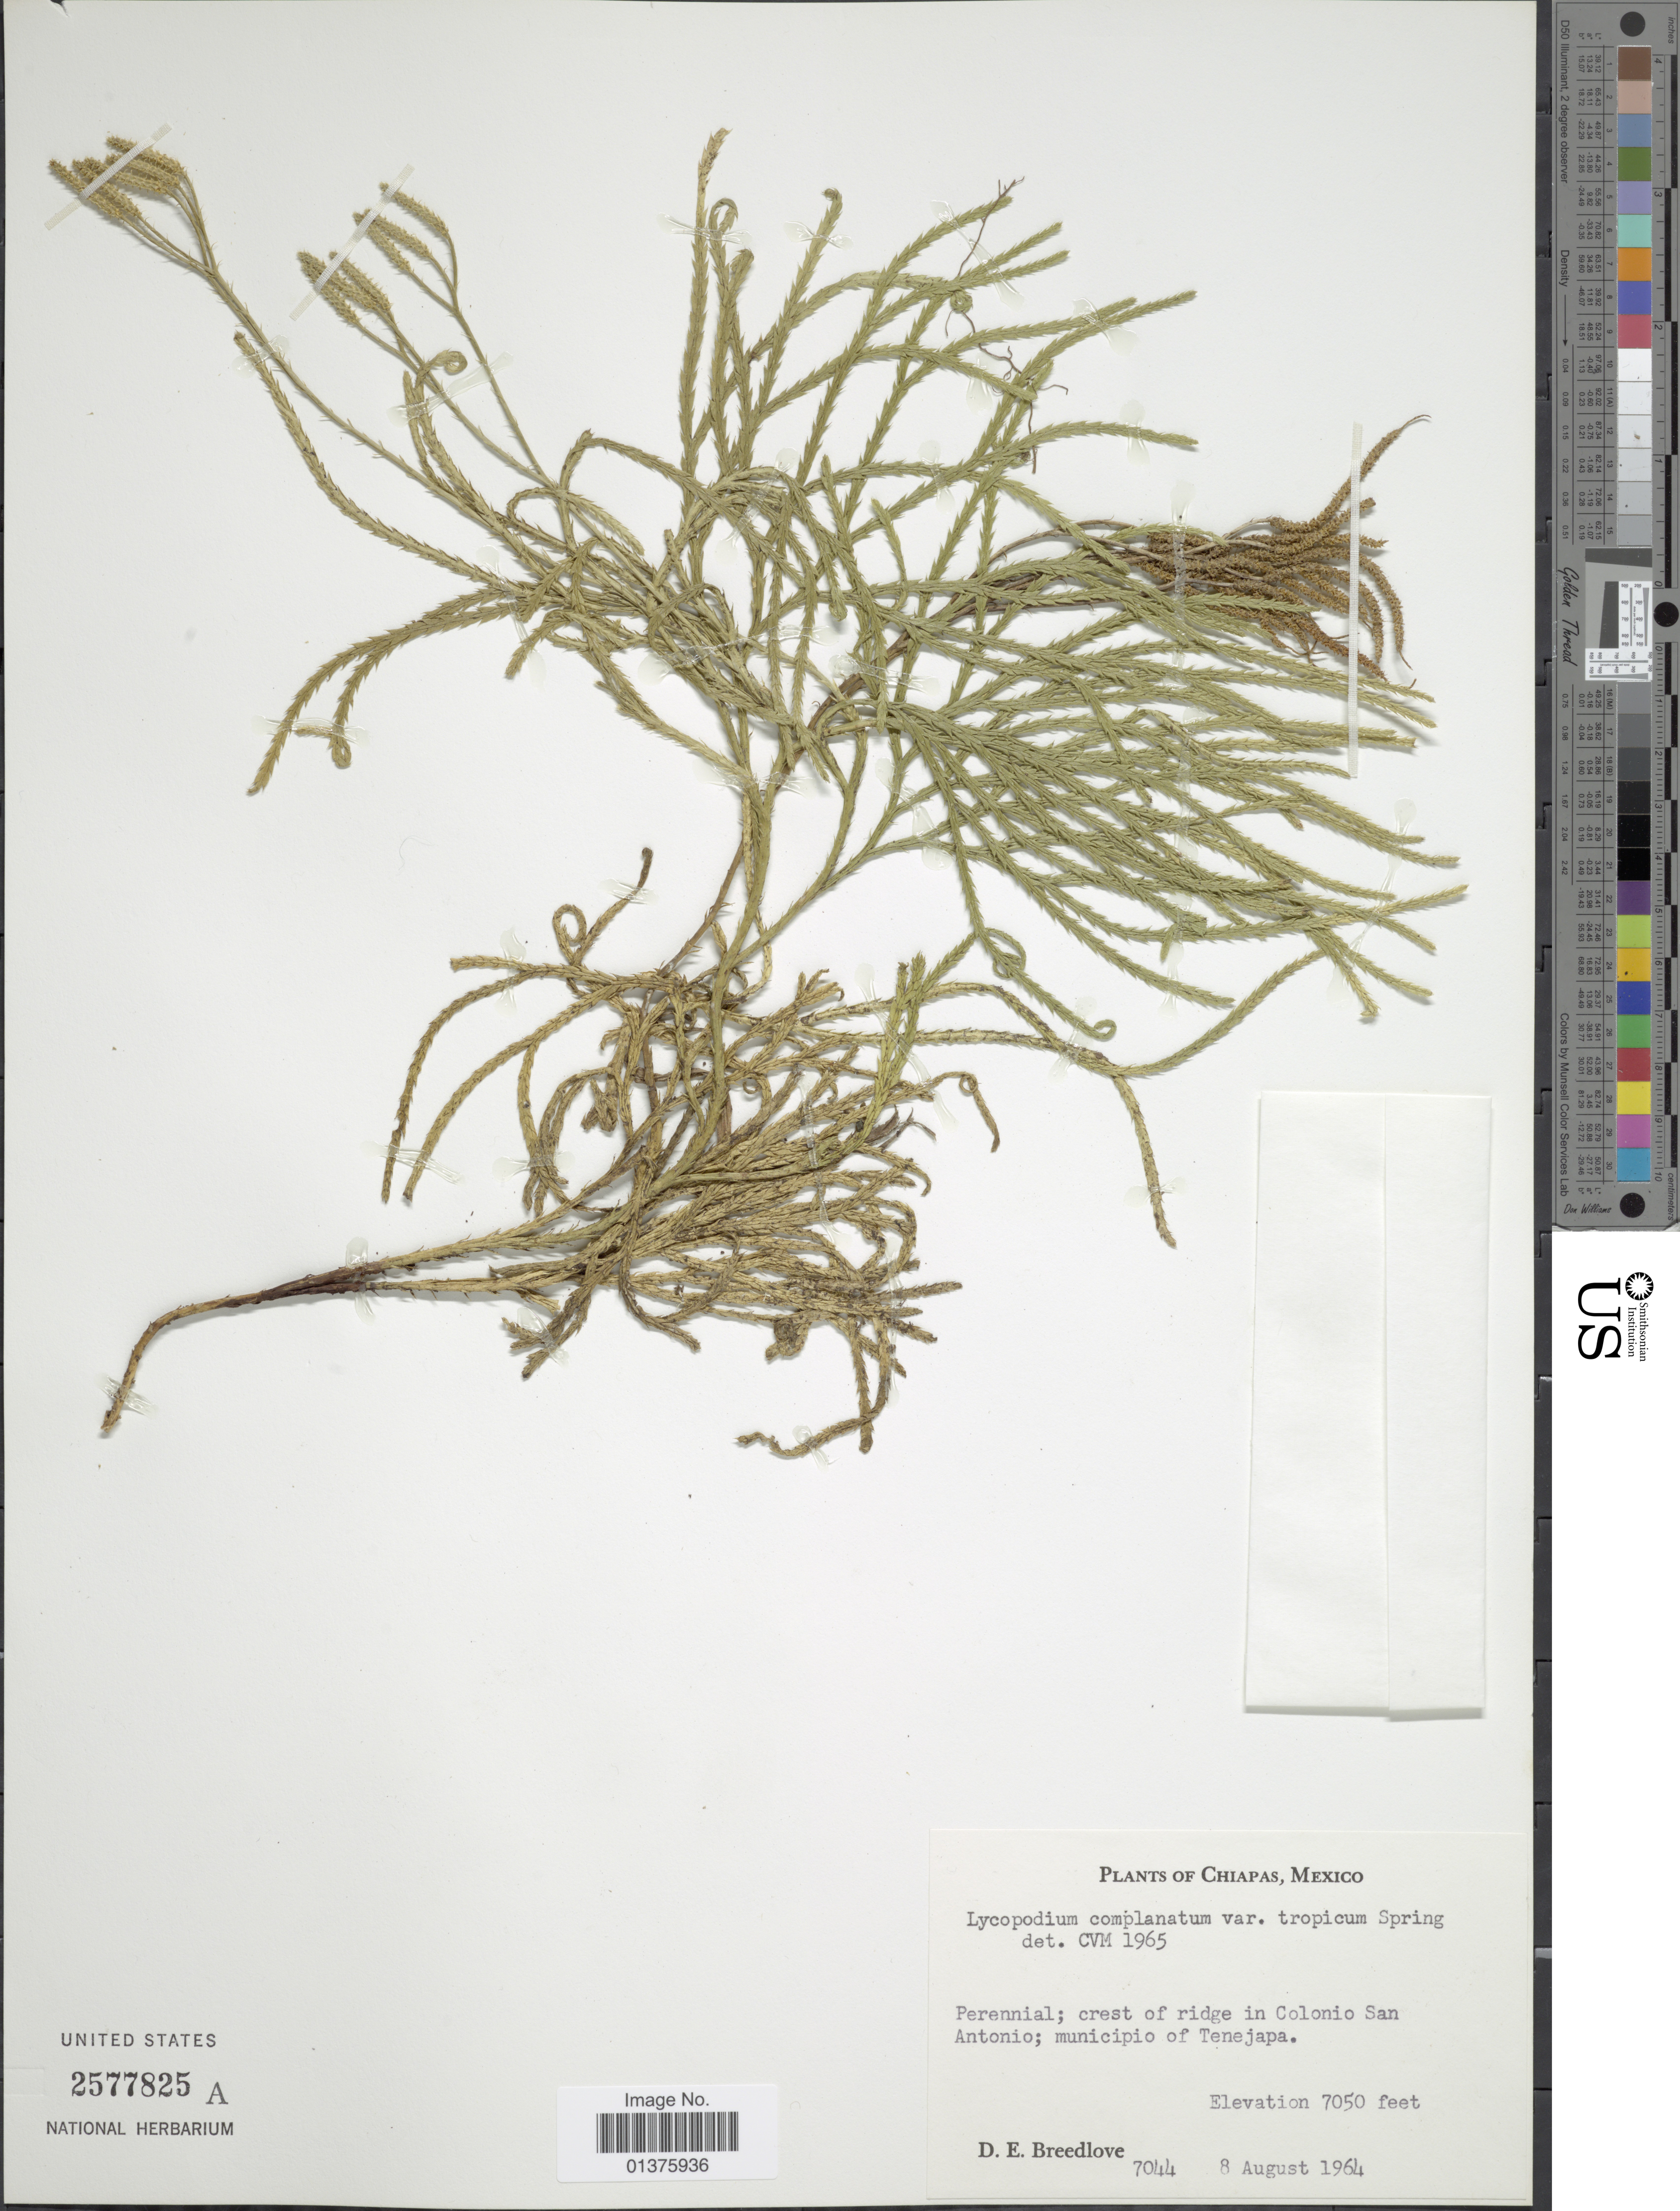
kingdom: Plantae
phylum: Tracheophyta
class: Lycopodiopsida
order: Lycopodiales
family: Lycopodiaceae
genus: Diphasiastrum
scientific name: Diphasiastrum thyoides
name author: (Humb. & Bonpl. ex Willd.) Holub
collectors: D. E. Breedlove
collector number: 7044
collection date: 1964-08-08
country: Mexico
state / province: Chiapas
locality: Perennial; crest of ridge in Colonio San Antonio; Municipio of Tenejapa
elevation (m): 2149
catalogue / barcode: US 2577825A